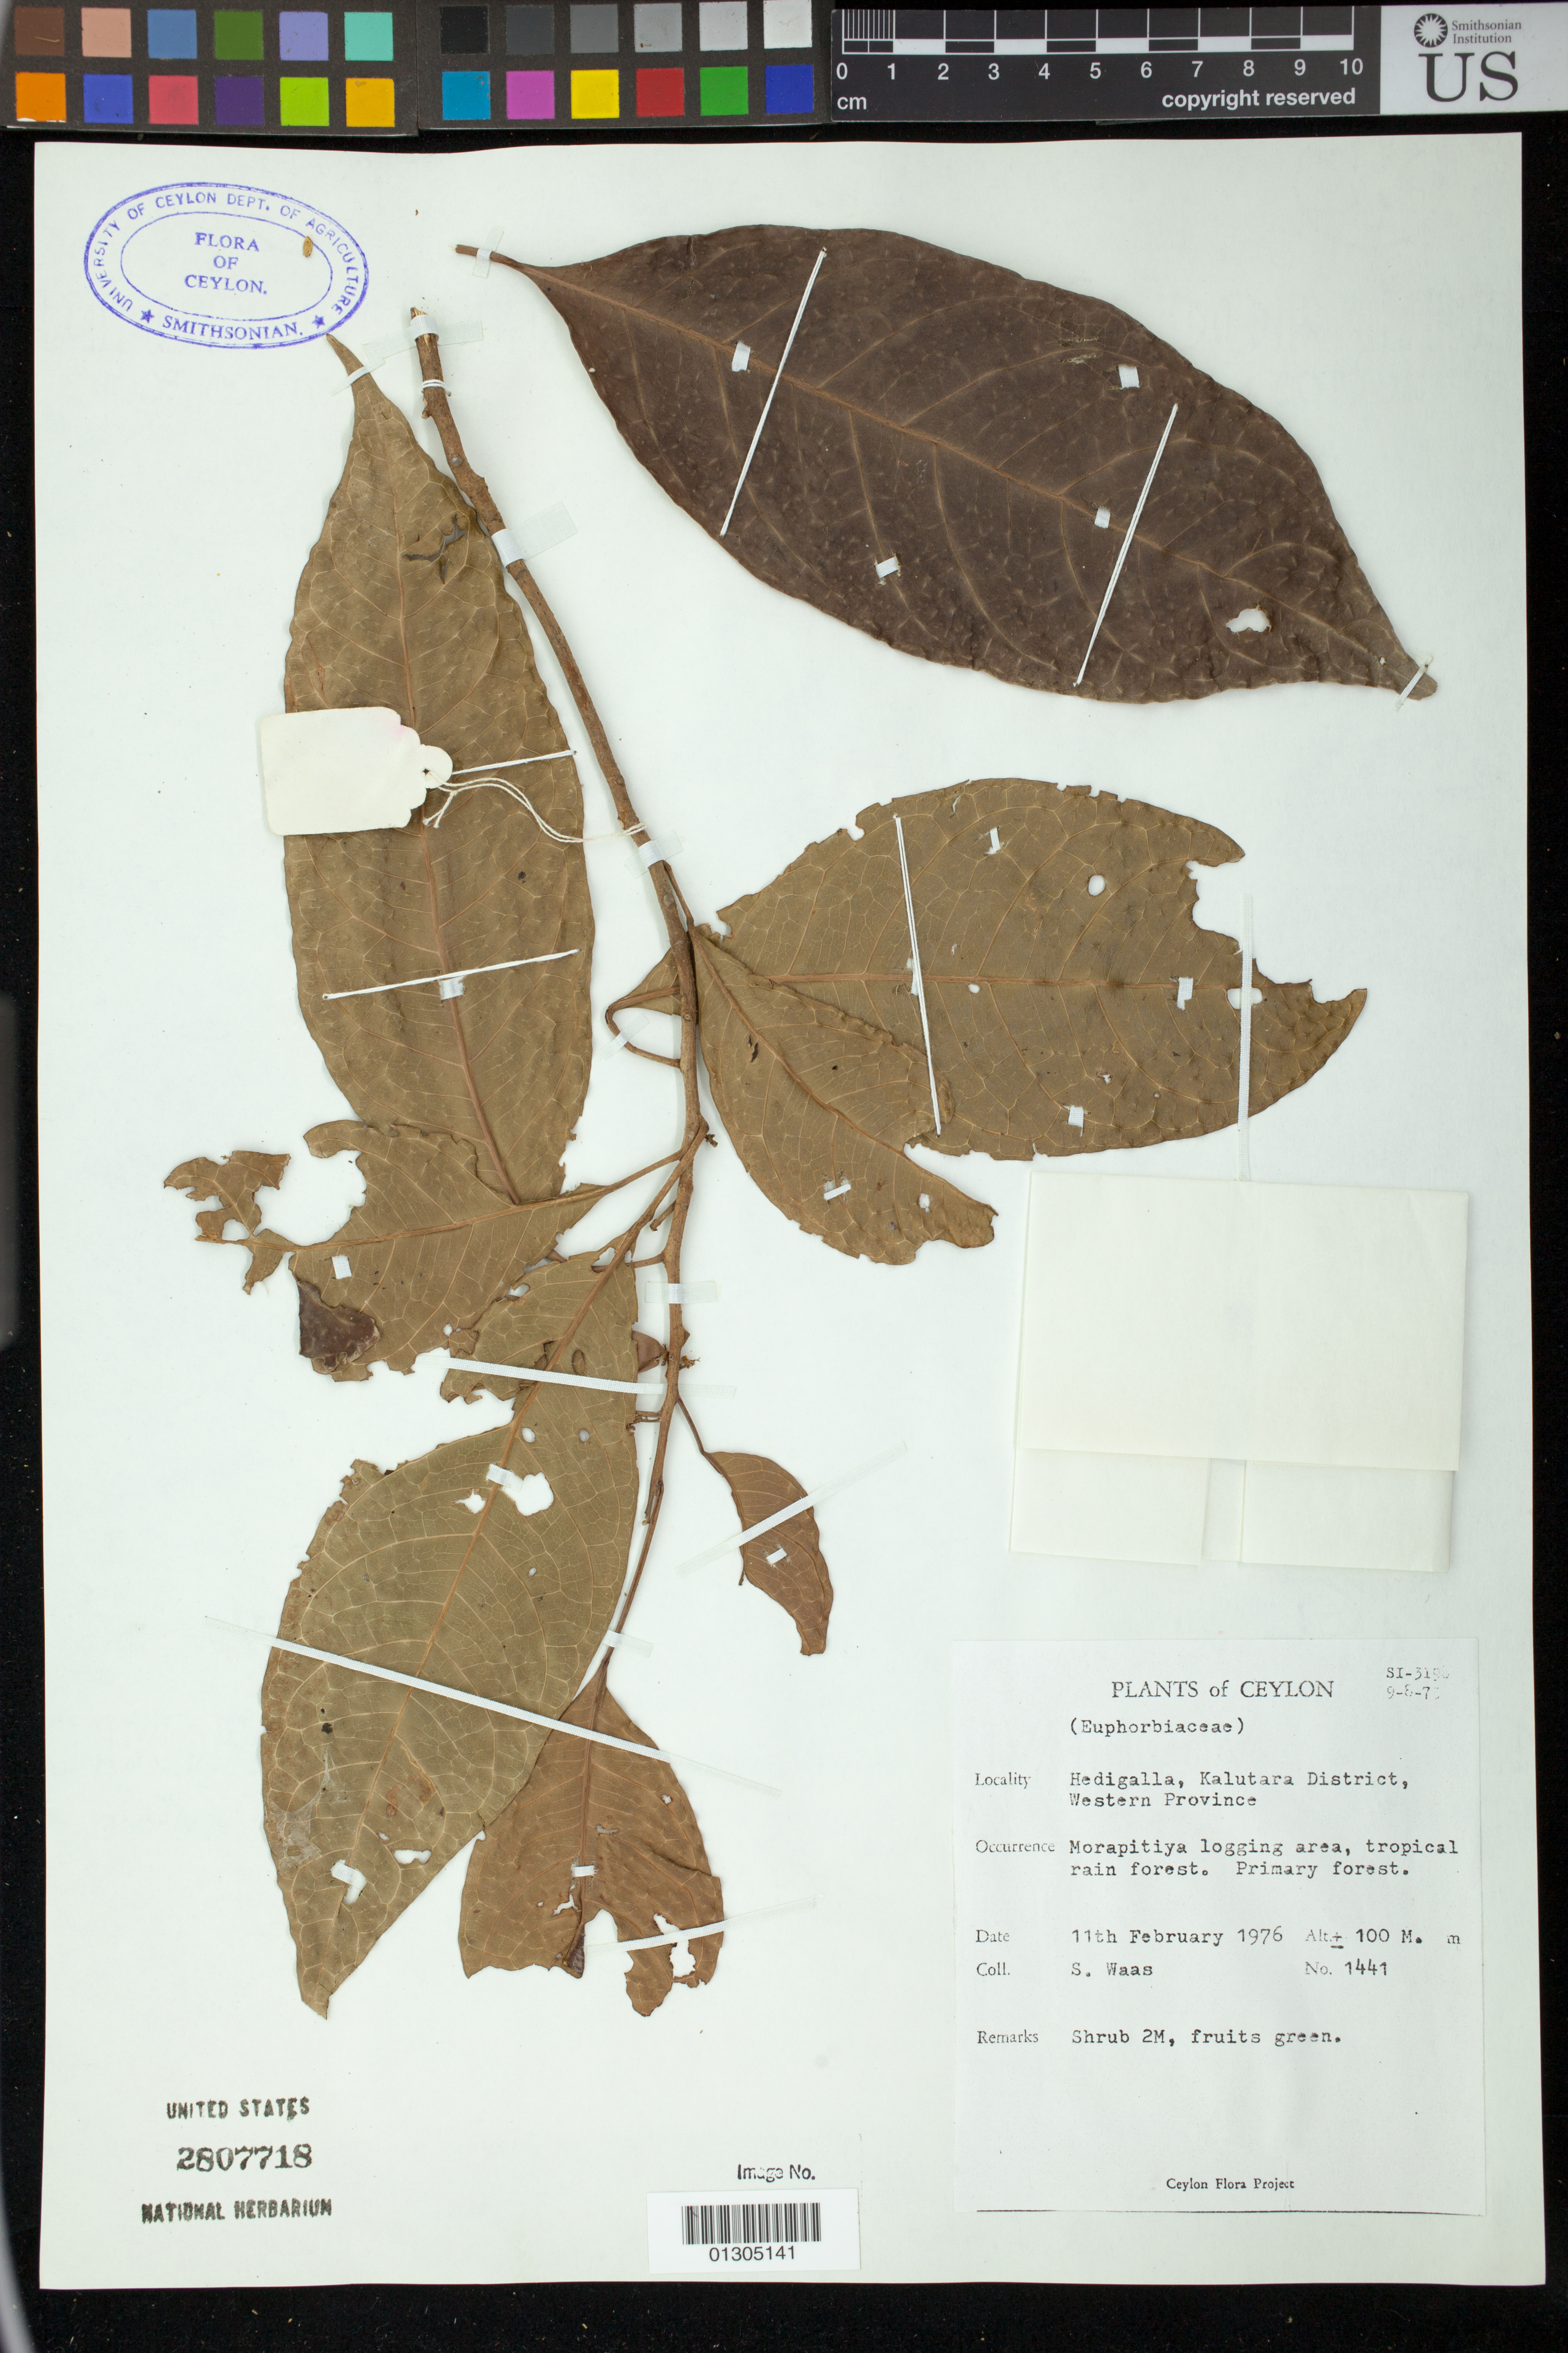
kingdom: Plantae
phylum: Tracheophyta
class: Magnoliopsida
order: Malpighiales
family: Euphorbiaceae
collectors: S. Waas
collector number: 1441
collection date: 1976-02-11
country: Sri Lanka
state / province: Western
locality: Hedigalla, Kalutara District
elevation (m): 100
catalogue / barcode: US 2807718